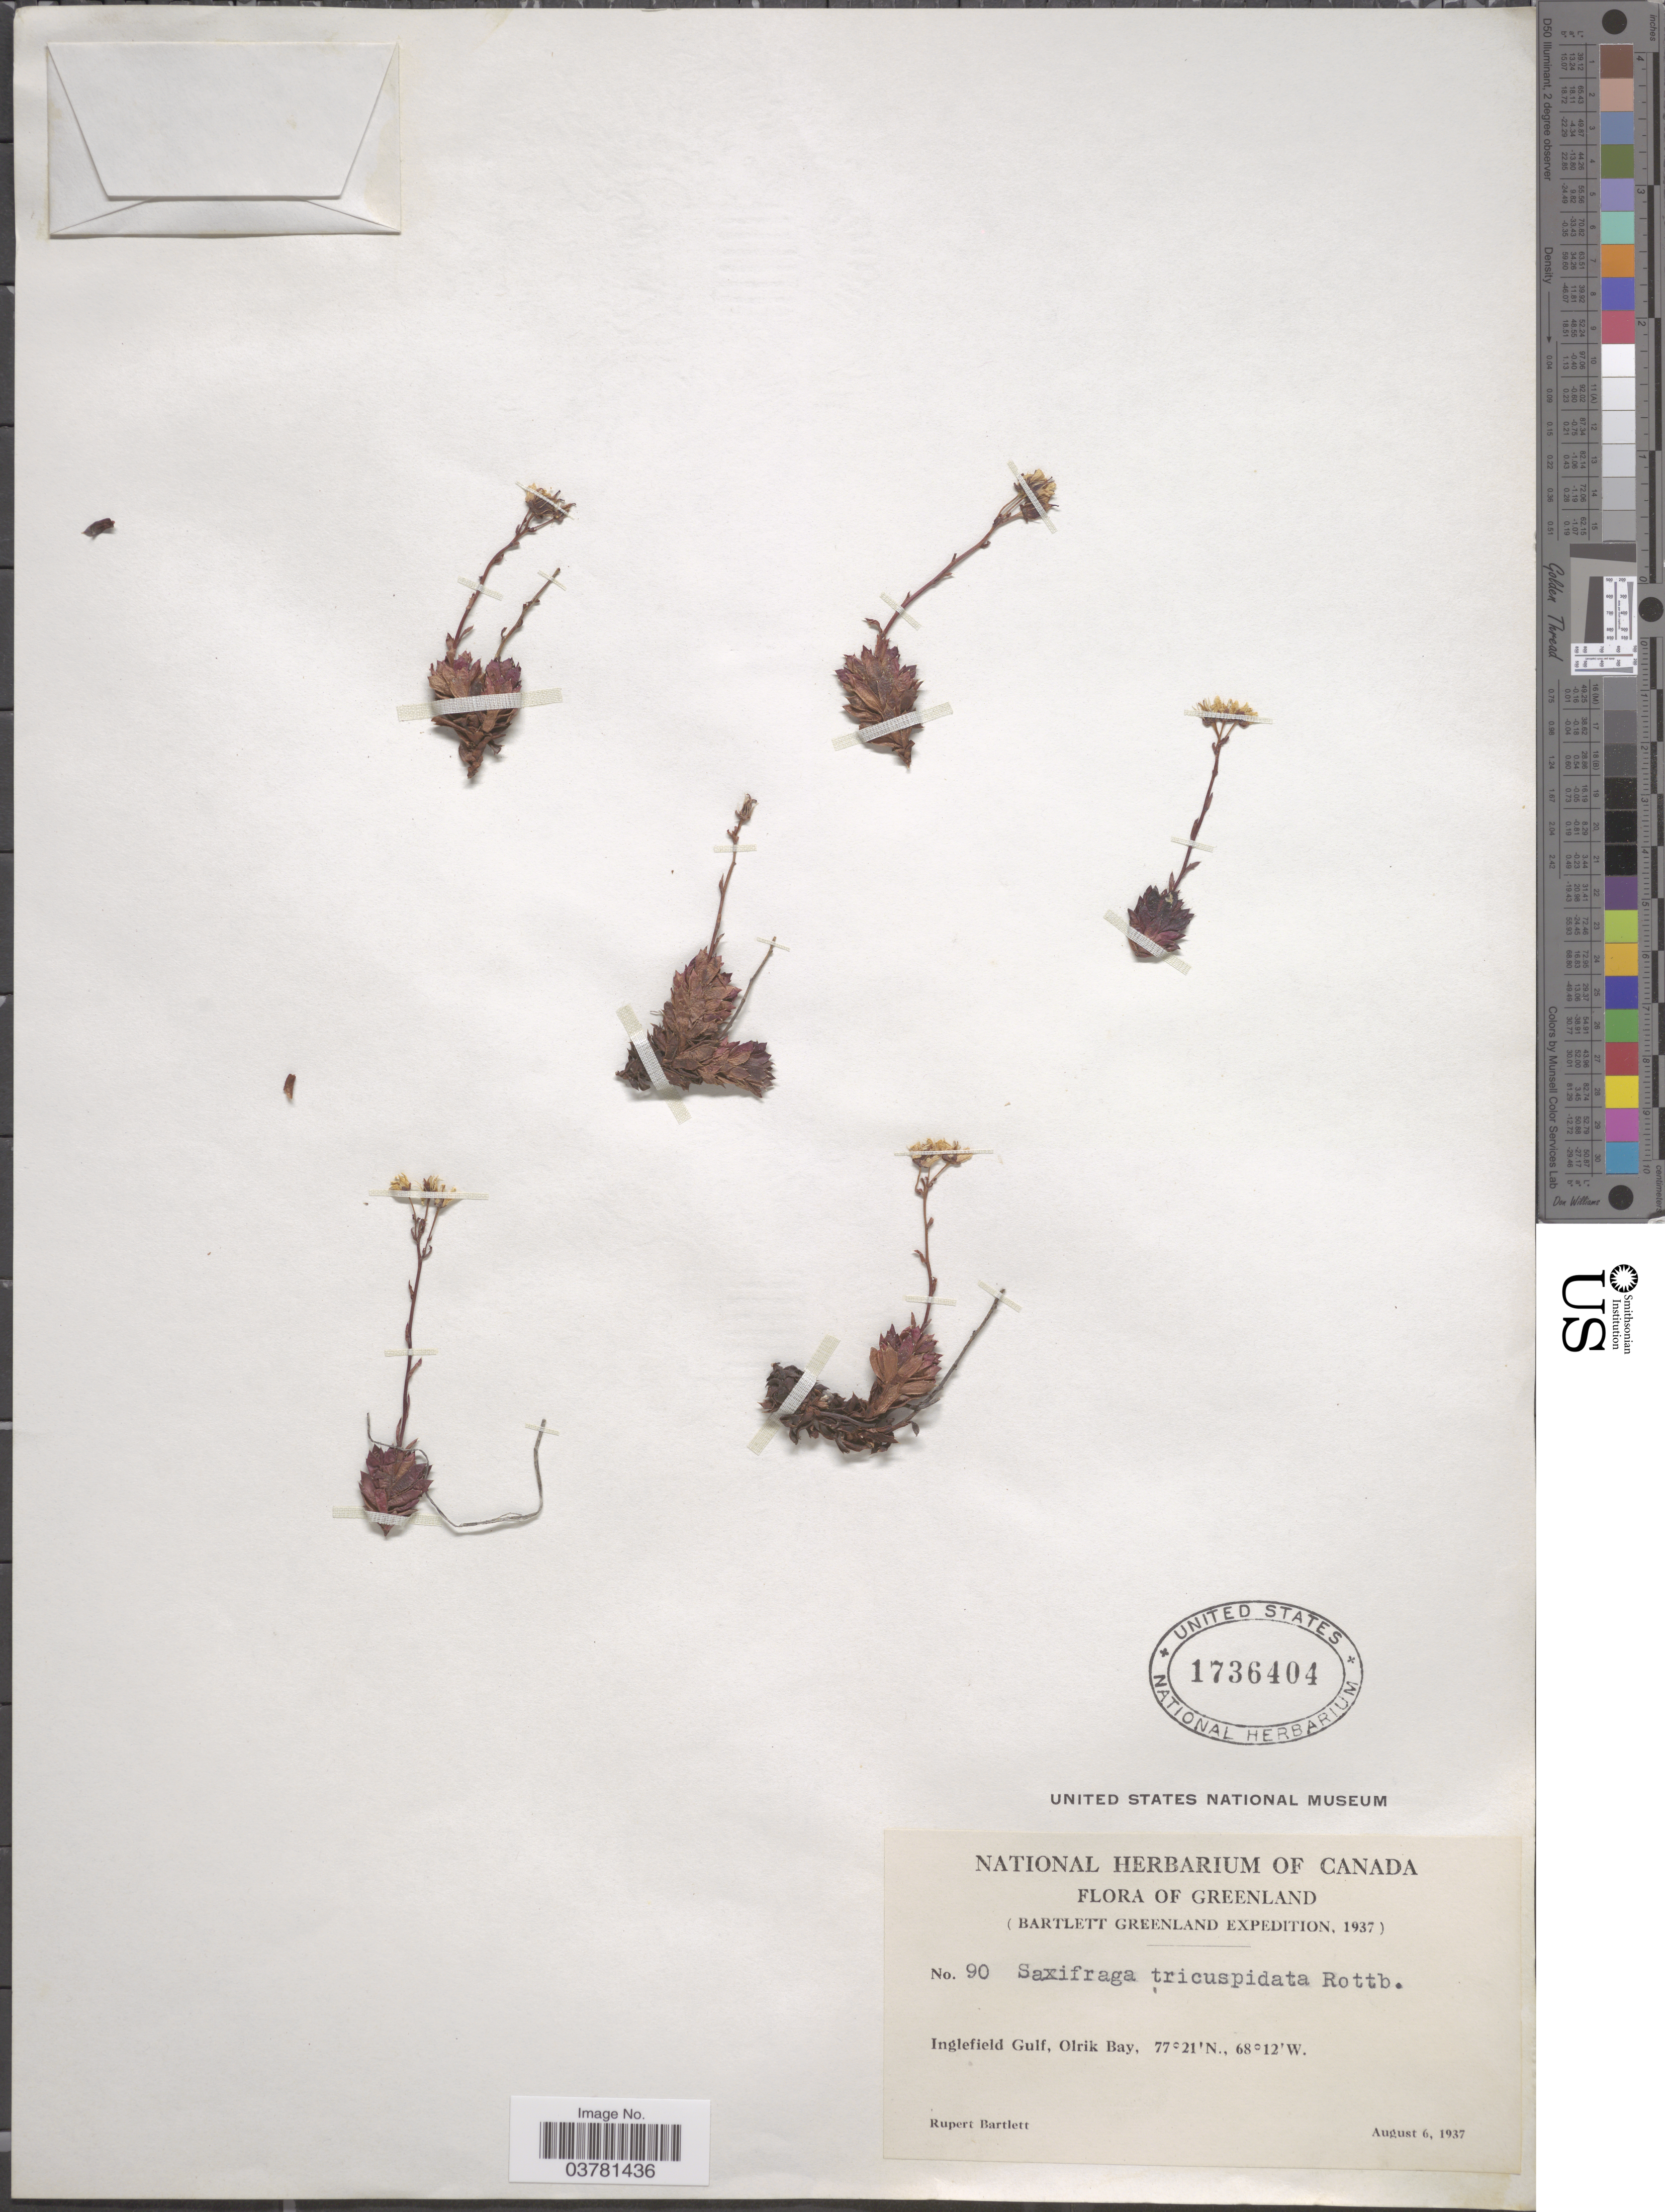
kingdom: Plantae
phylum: Tracheophyta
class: Magnoliopsida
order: Saxifragales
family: Saxifragaceae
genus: Saxifraga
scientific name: Saxifraga tricuspidata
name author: Rottb.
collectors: R. Bartlett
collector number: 90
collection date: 1937-08-06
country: Greenland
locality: (Bartlett Greenland Expedition, 1937). Inglefield Gulf, Olrik Bay.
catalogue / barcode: US 1736404